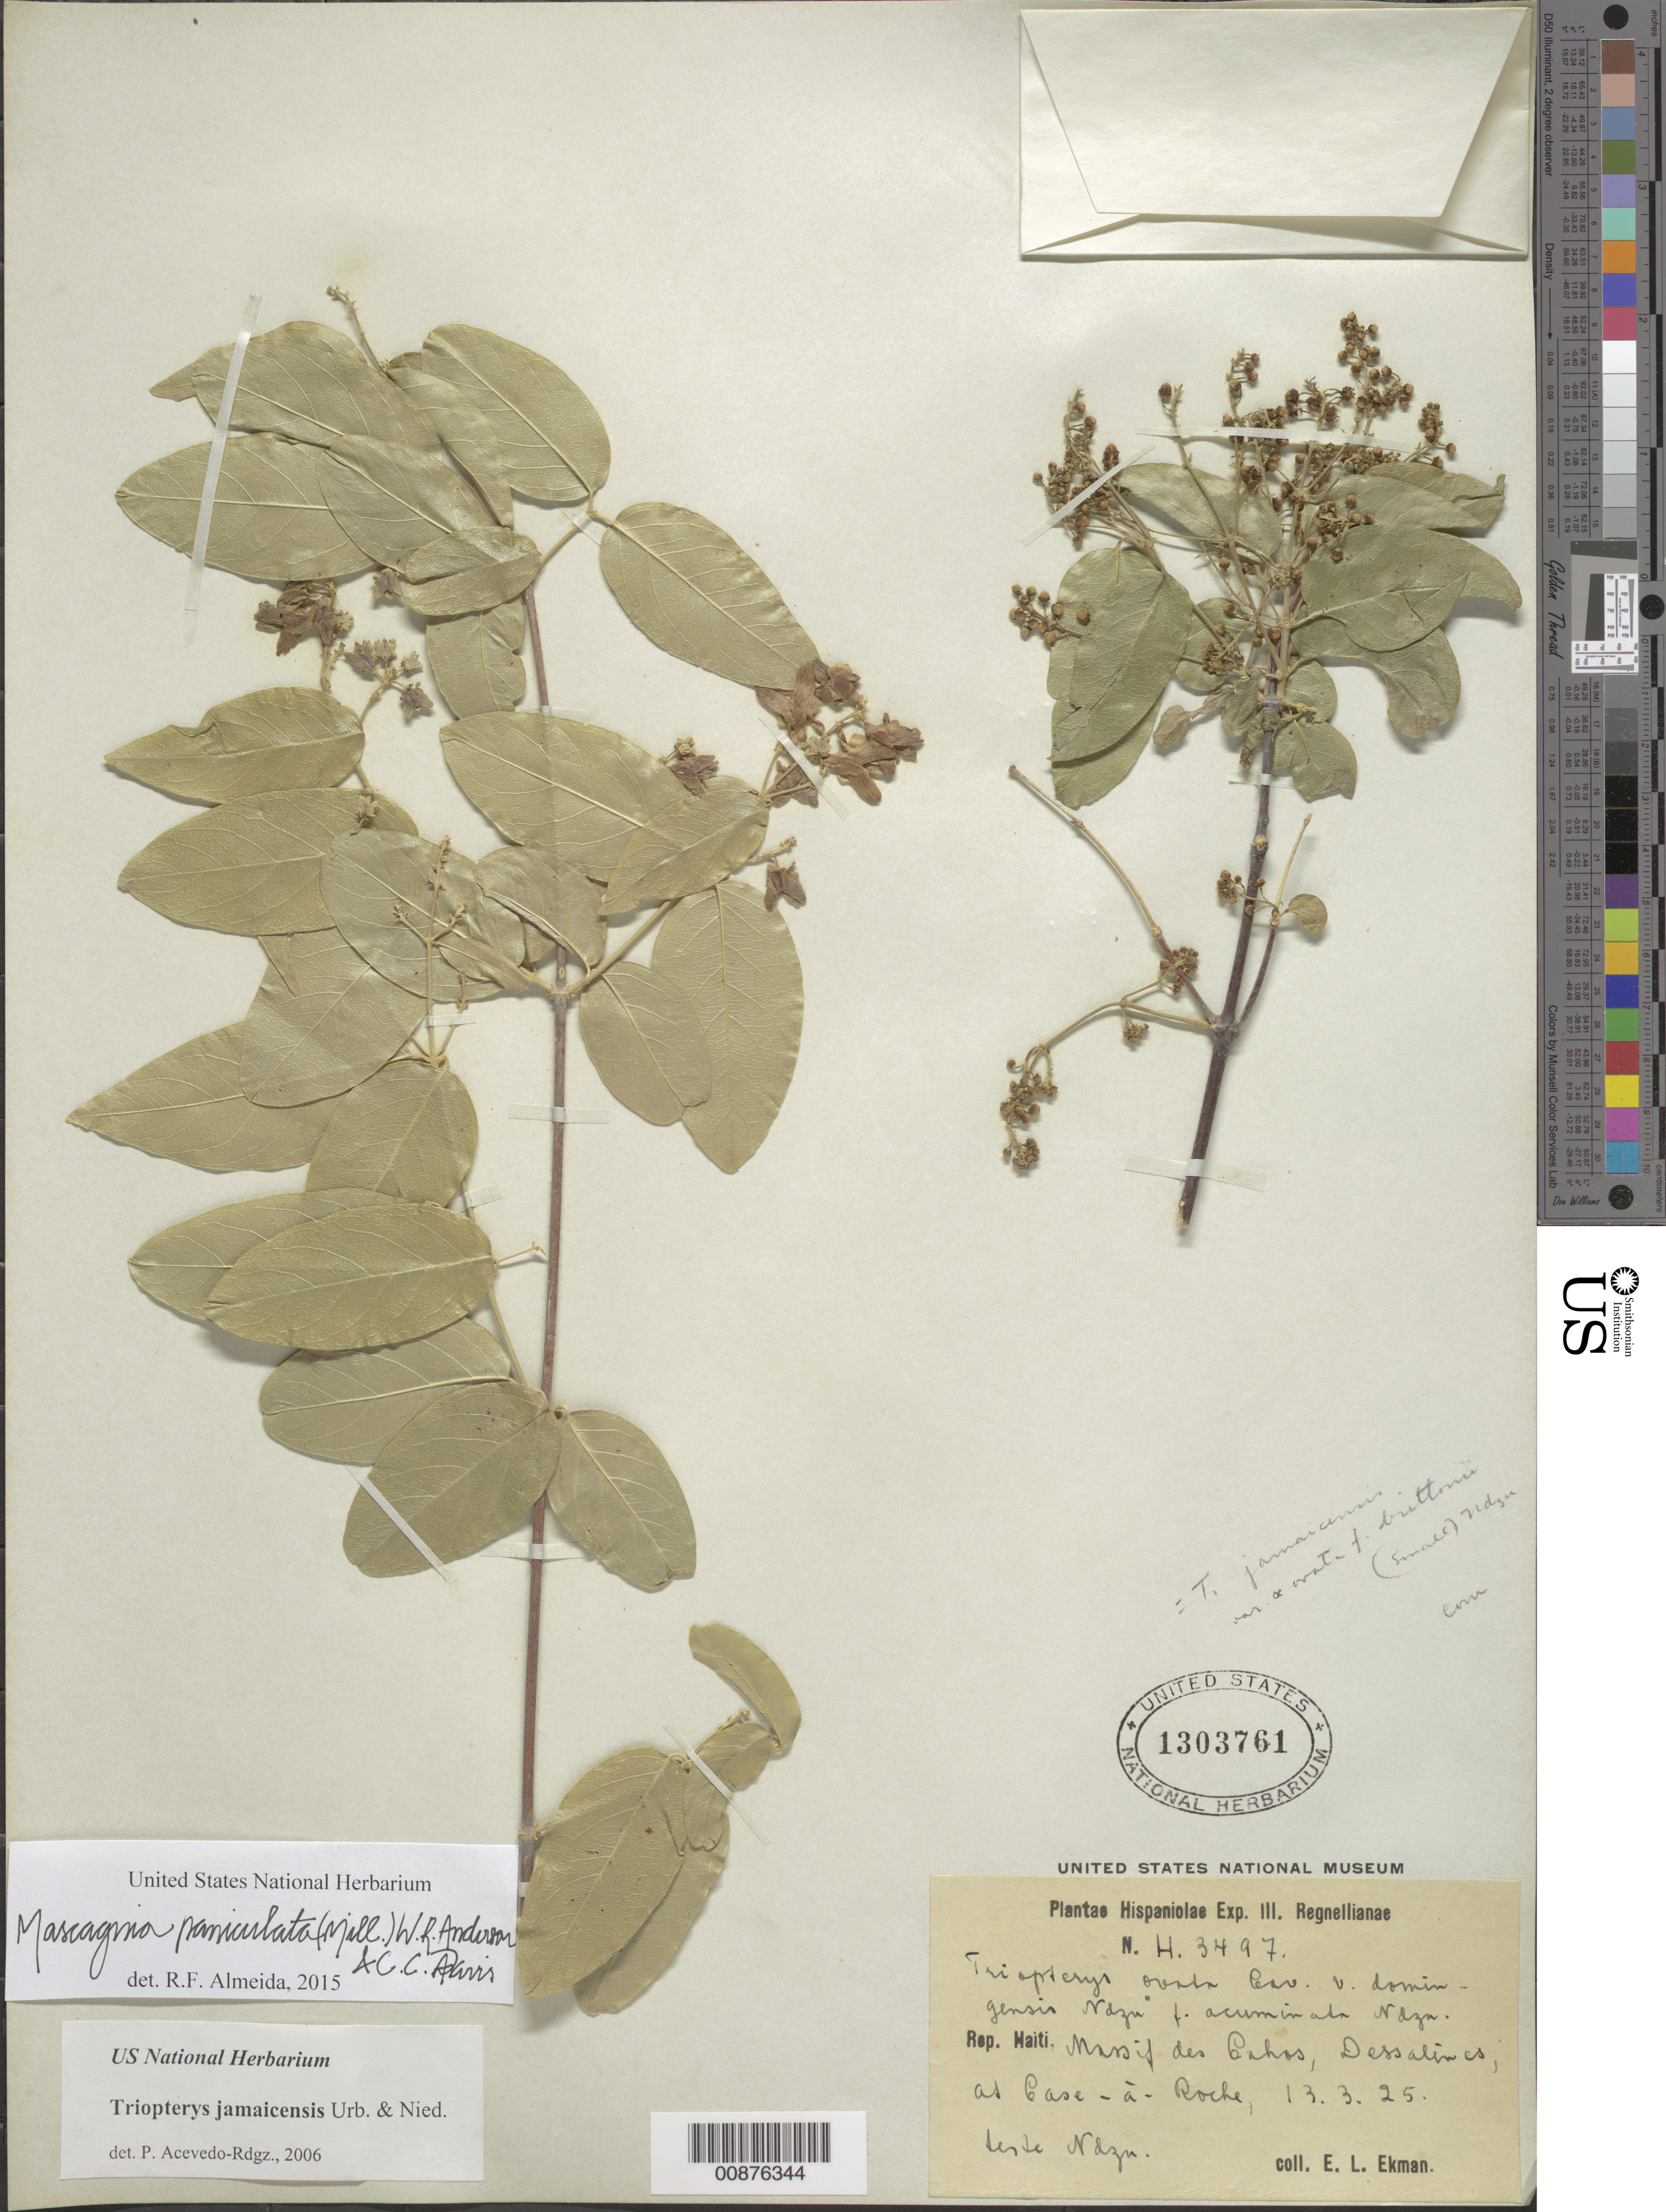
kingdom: Plantae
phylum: Tracheophyta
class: Magnoliopsida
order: Malpighiales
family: Malpighiaceae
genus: Mascagnia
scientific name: Mascagnia paniculata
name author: (Mill.) W.R. Anderson & C. Davis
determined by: De Almeida, R. F., (HUEFS), Universidade Estadual de Feira de Santana (BRAZIL)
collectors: E. L. Ekman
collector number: H 3497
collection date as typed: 13 Mar 1925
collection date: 1925-03-13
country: Haiti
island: Hispaniola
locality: Massif des Cahos, Dessalines, at Case à Roche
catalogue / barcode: US 1303761